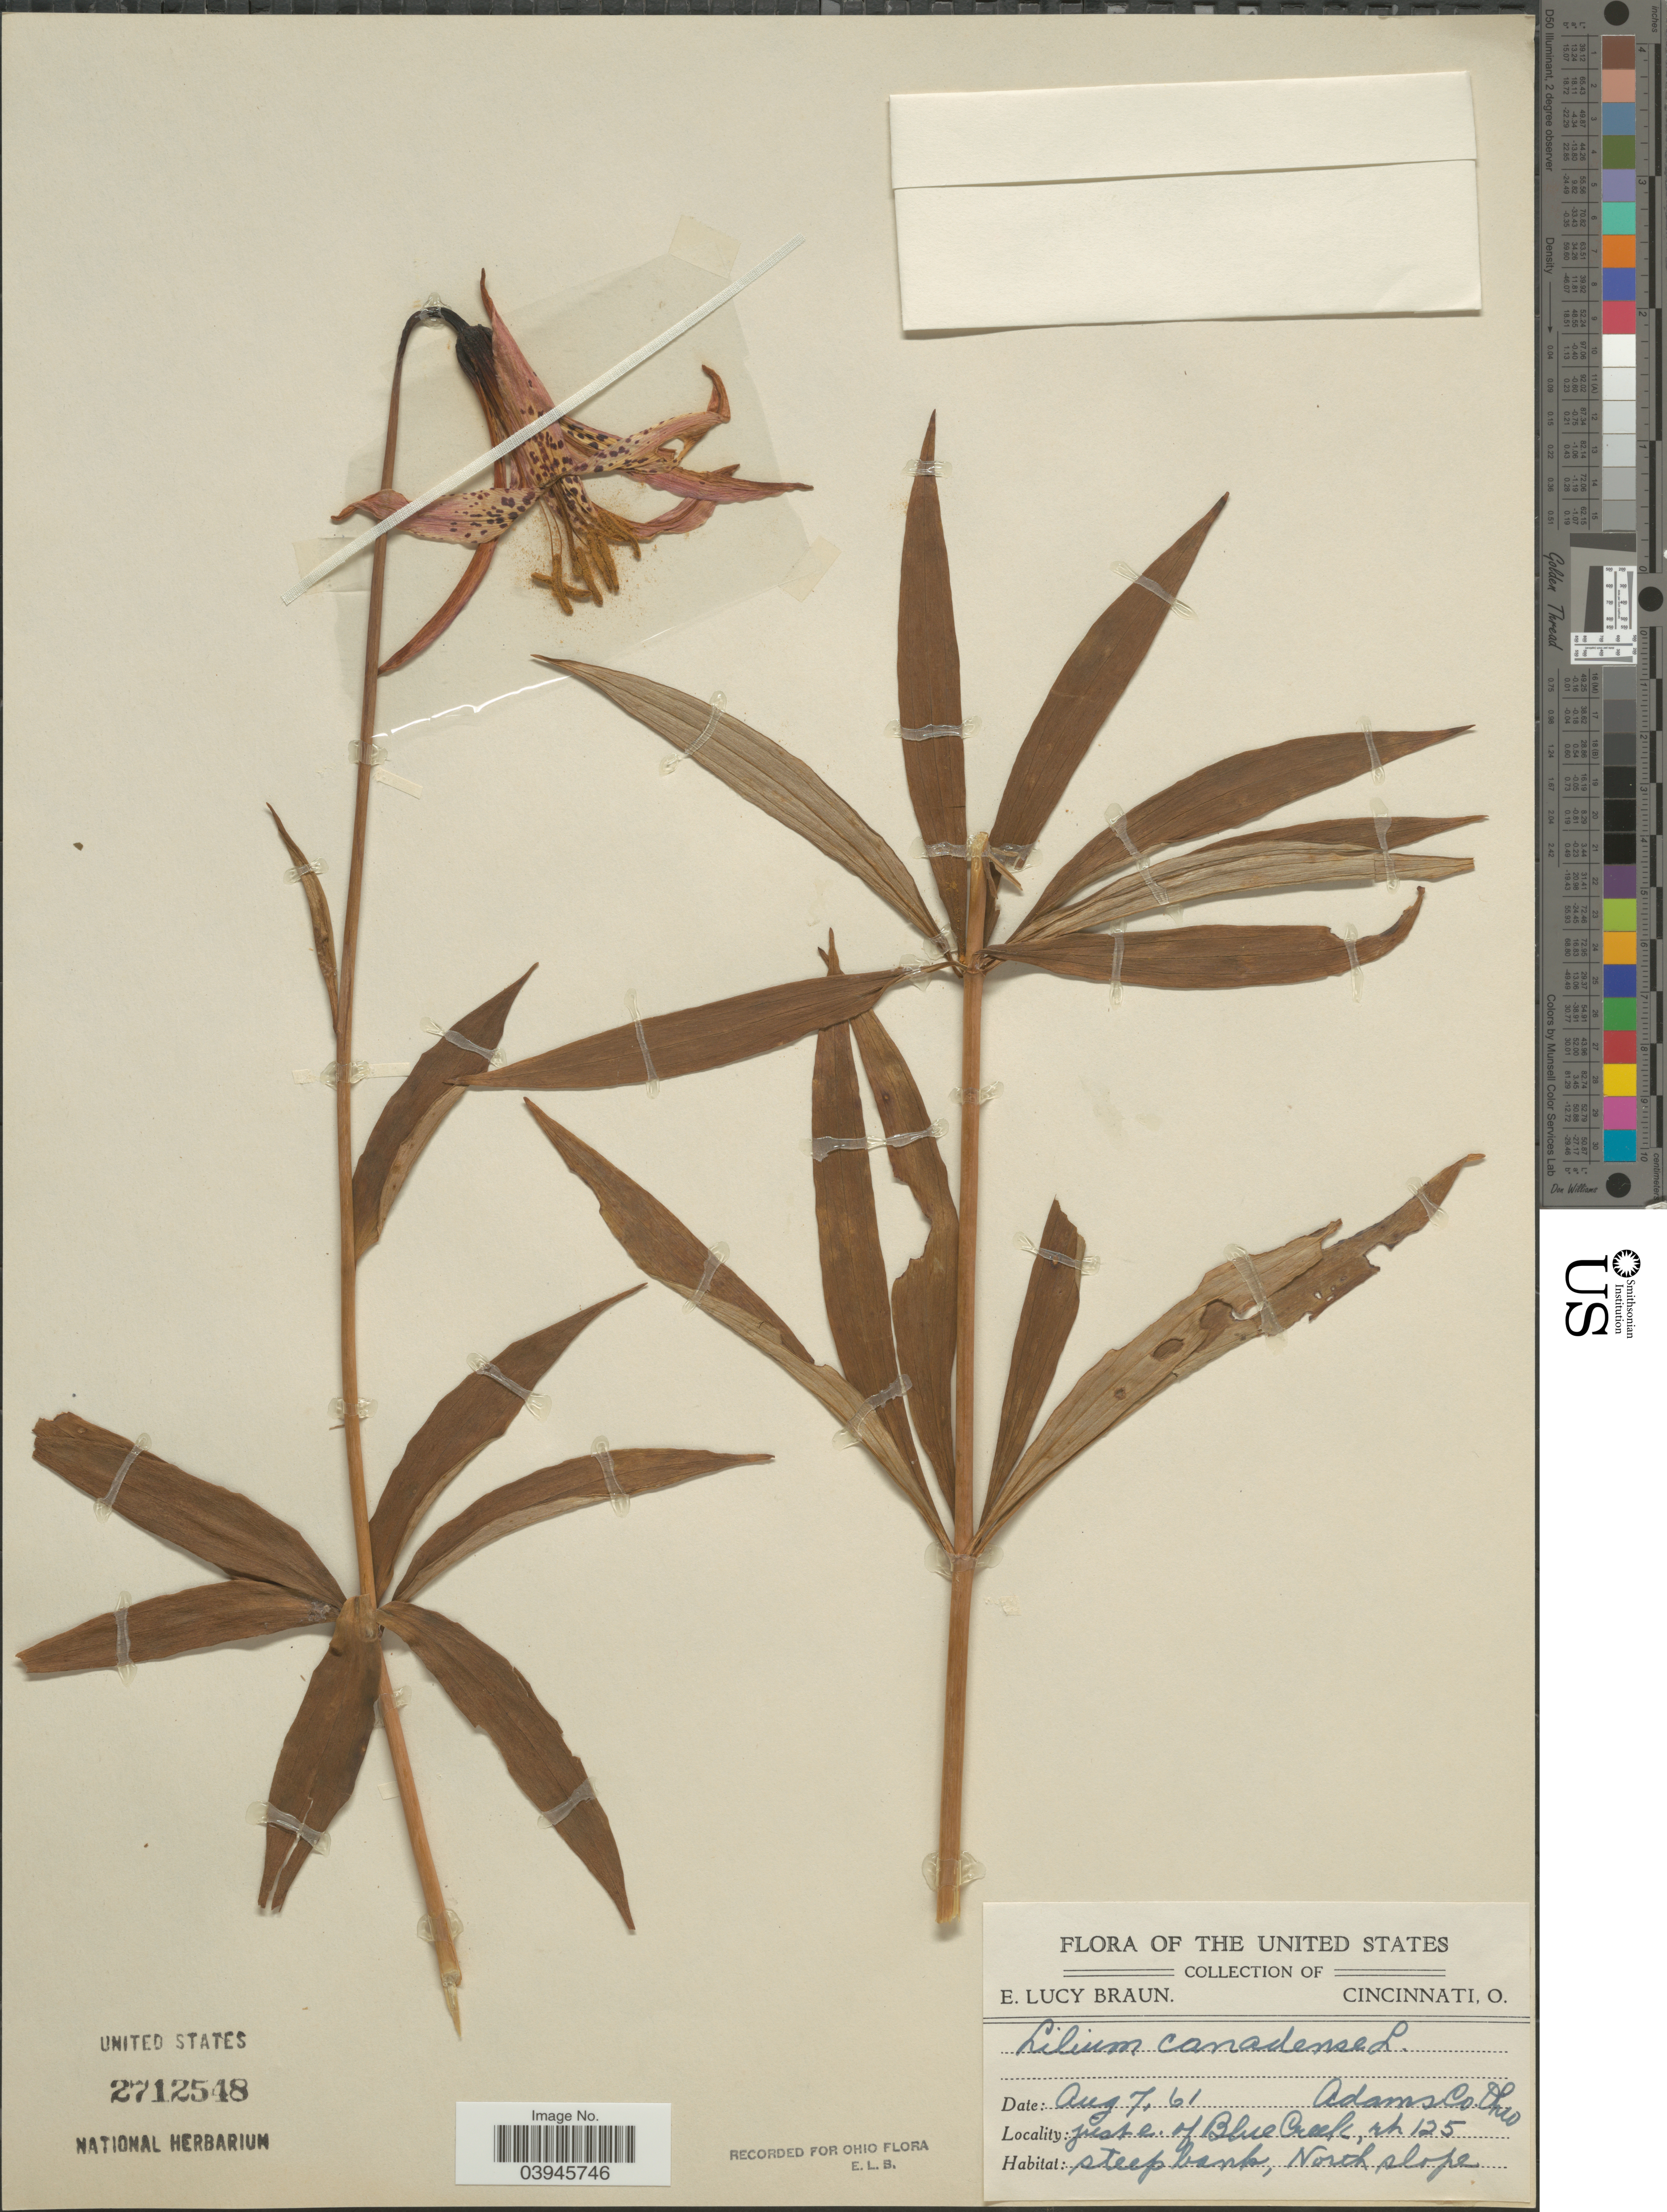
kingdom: Plantae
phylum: Tracheophyta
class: Liliopsida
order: Liliales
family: Liliaceae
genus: Lilium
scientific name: Lilium canadense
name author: L.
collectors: E. L. Braun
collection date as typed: Transcribed d/m/y: 7/8/61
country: United States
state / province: Ohio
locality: Adams Co. Just e. of Blue Creek, rt 125. Steep bank, North slope.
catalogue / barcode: US 2712548